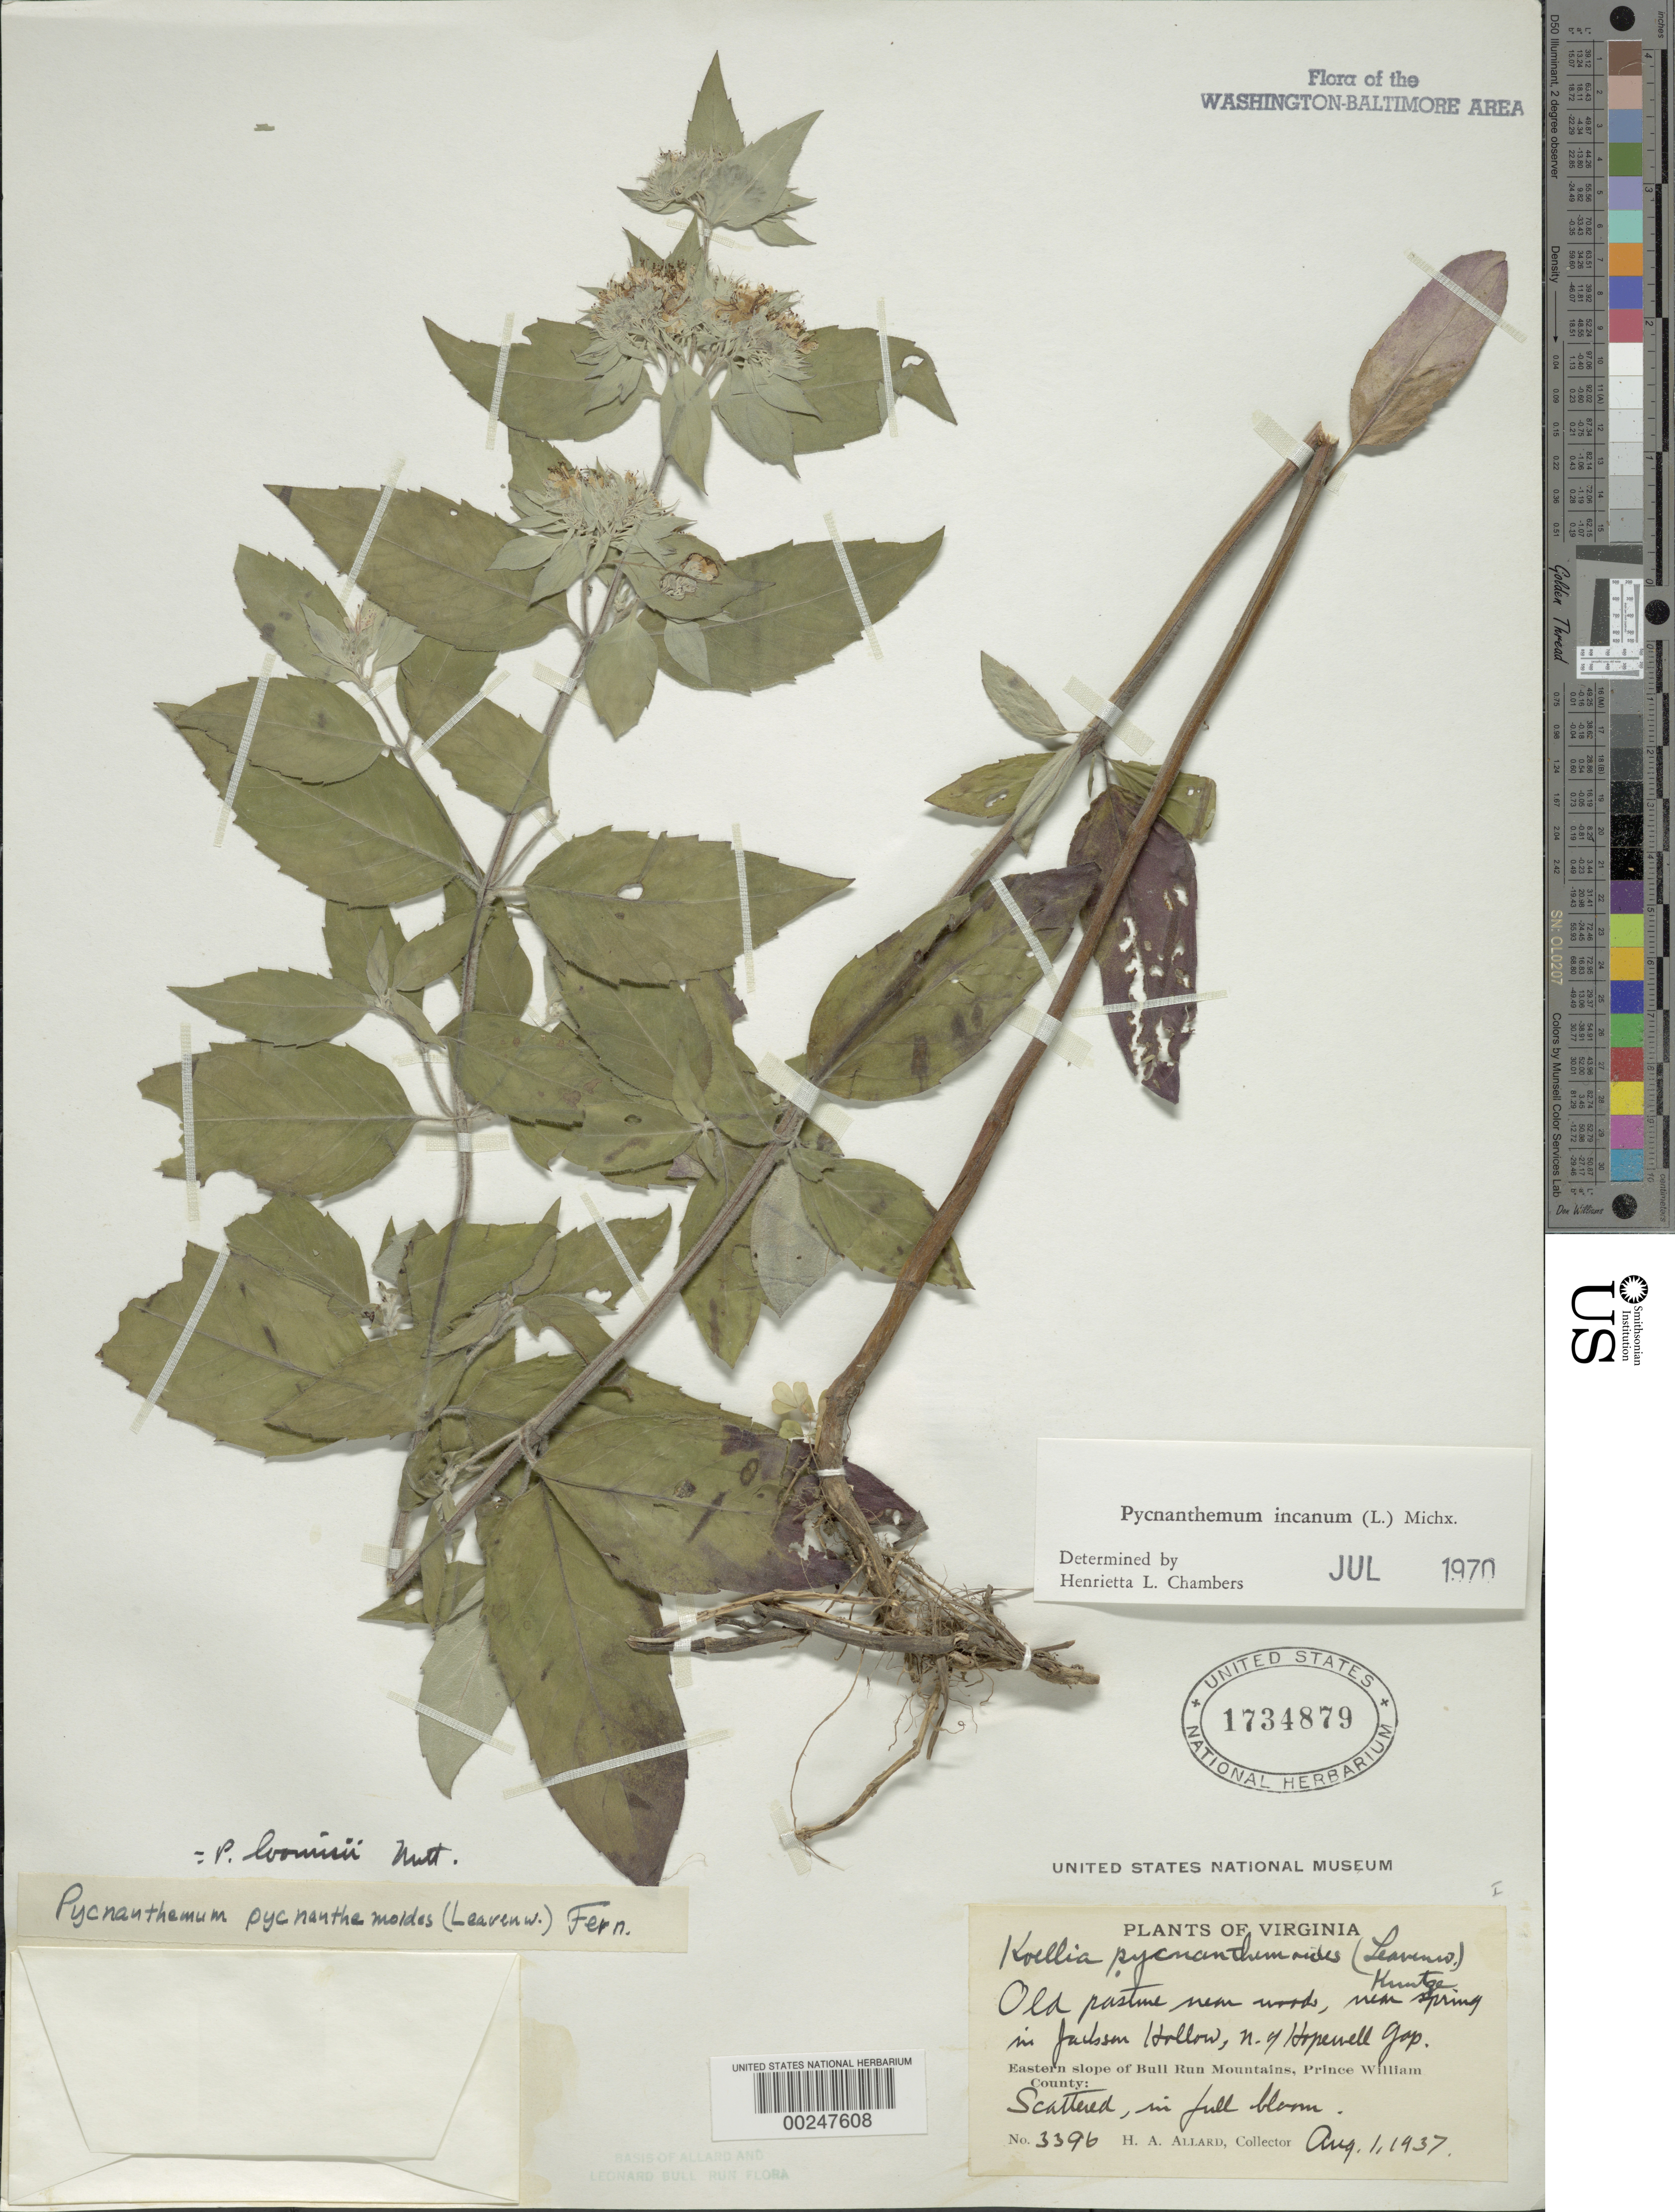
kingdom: Plantae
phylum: Tracheophyta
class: Magnoliopsida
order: Lamiales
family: Lamiaceae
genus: Pycnanthemum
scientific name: Pycnanthemum incanum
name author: (L.) Michx.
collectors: H. A. Allard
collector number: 3396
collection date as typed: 01 Aug 1937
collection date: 1937-08-01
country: United States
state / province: Virginia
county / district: Prince William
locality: In Jackson Hollow, N of Hopewell Gap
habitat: Old pasture near wood, near spring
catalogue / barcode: US 1734879